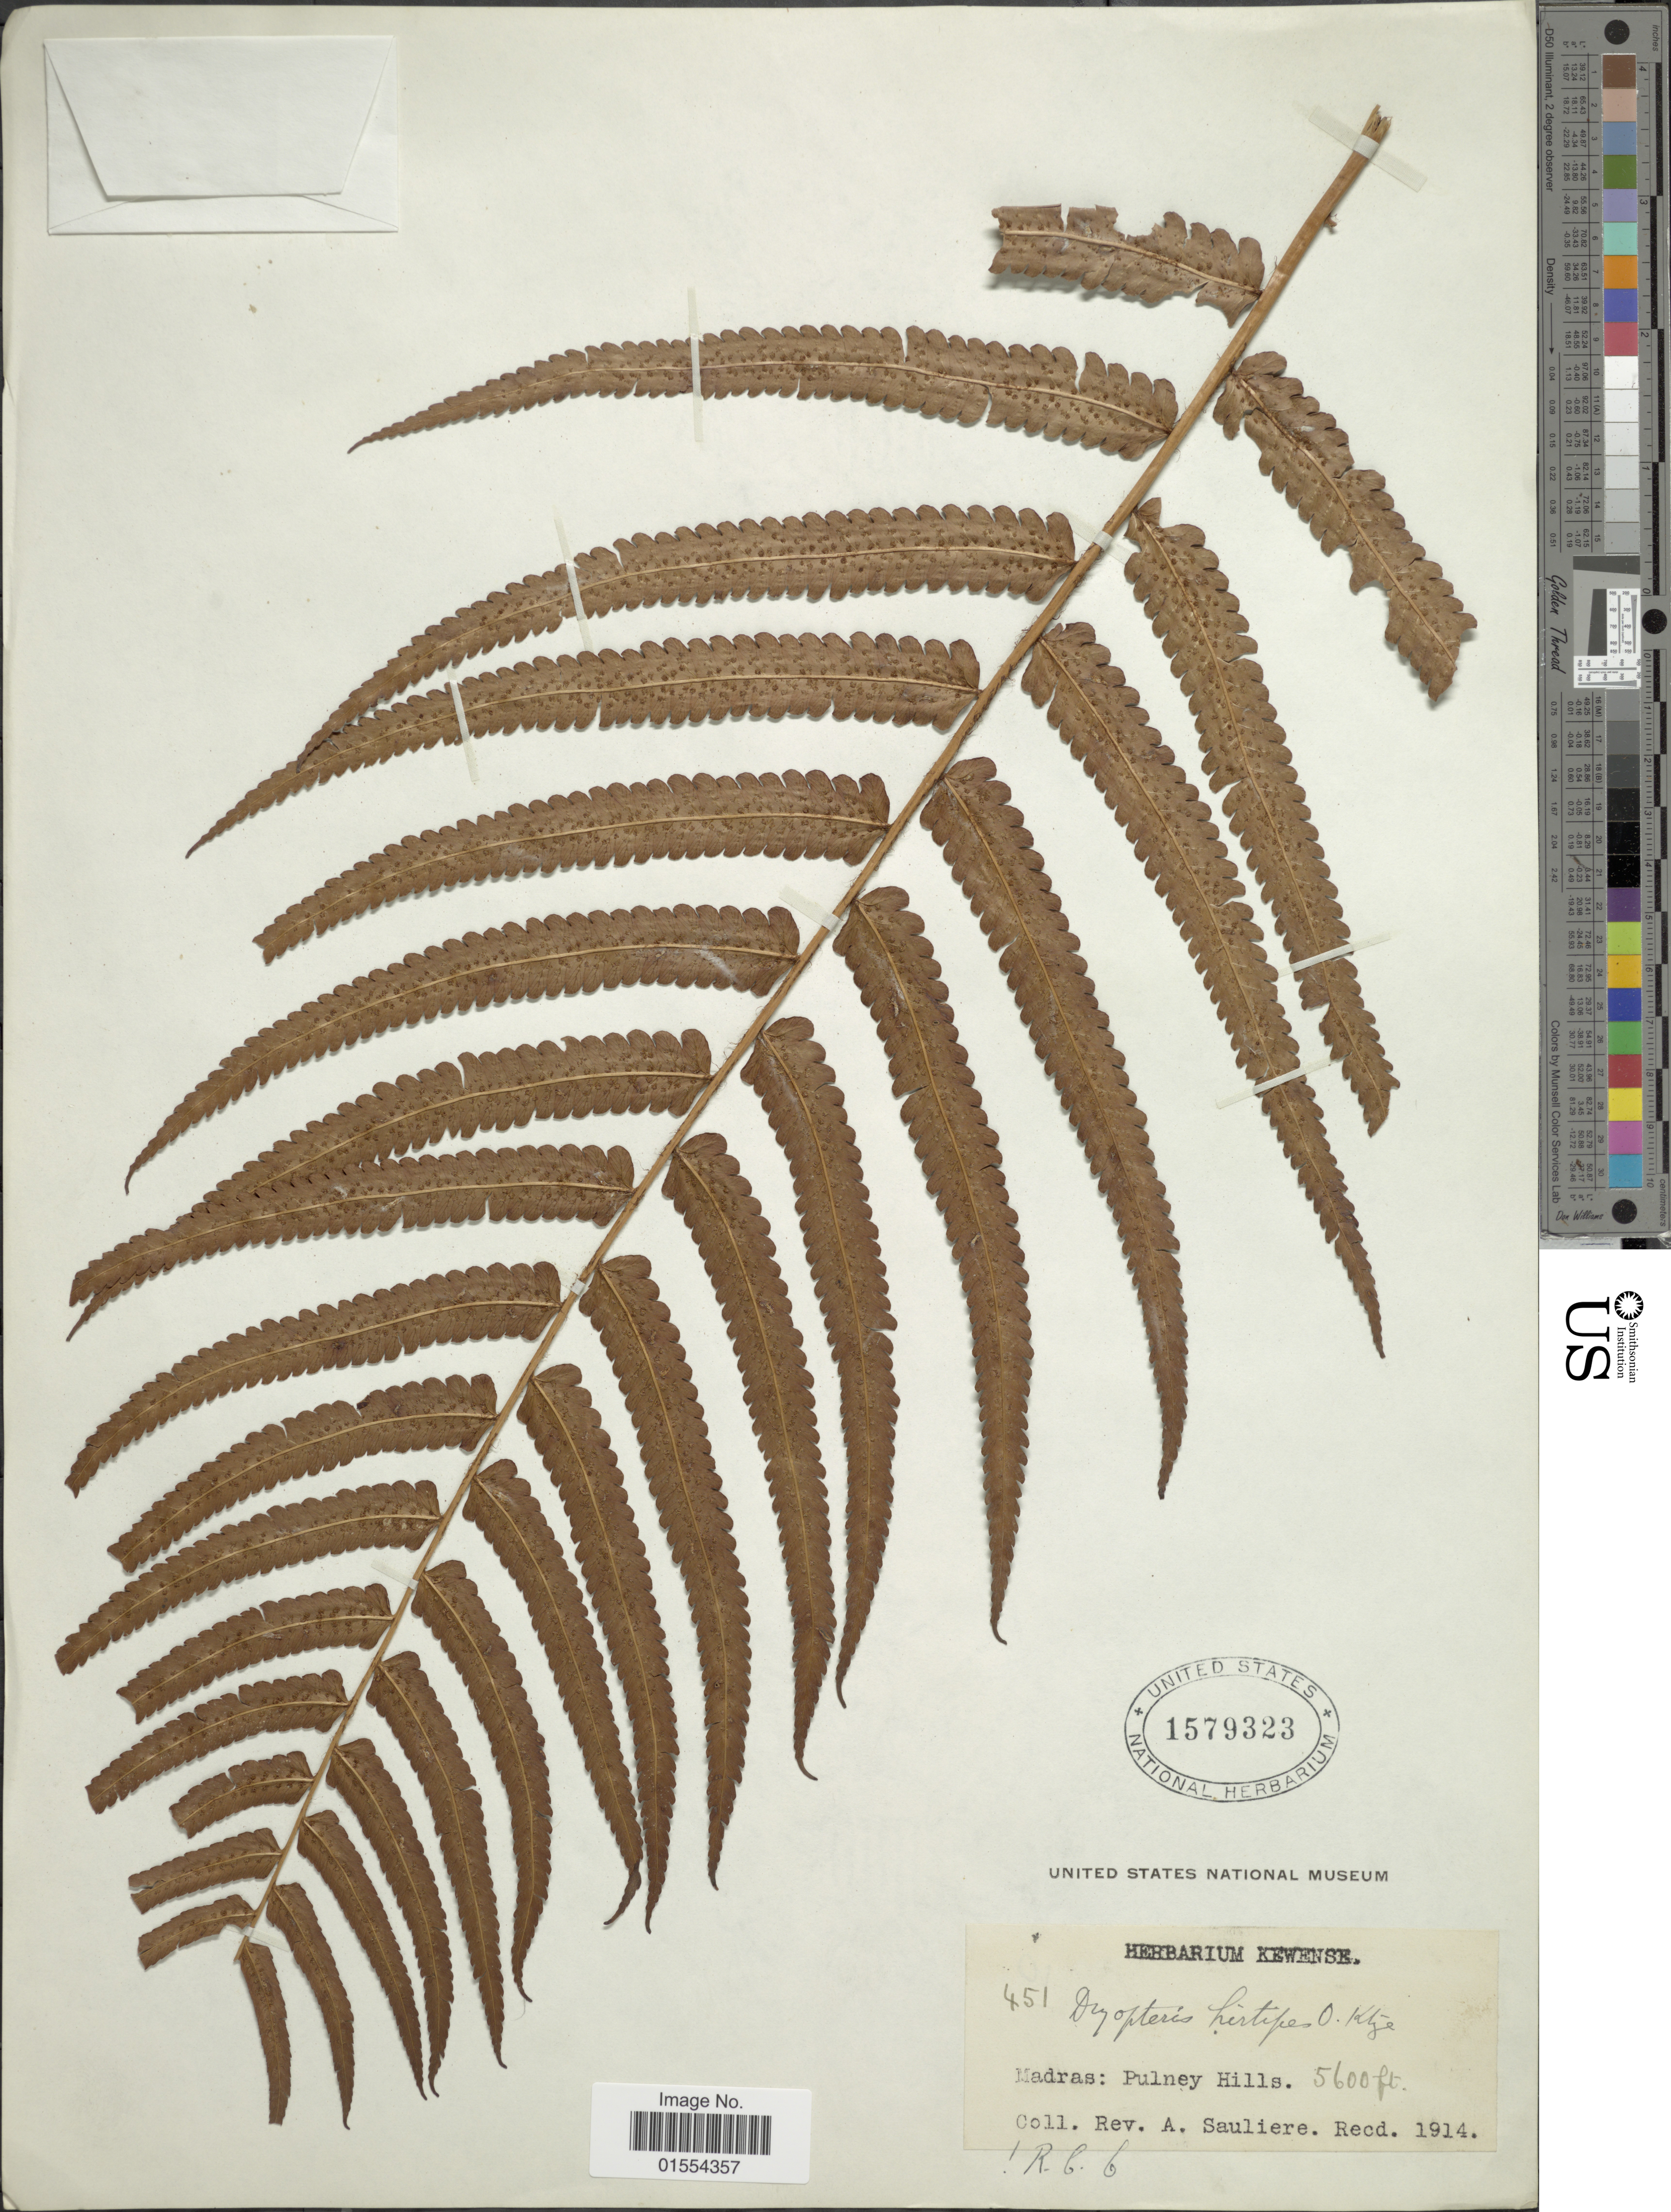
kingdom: Plantae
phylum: Tracheophyta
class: Polypodiopsida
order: Polypodiales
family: Dryopteridaceae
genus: Dryopteris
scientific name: Dryopteris hirtipes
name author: (Blume) Kuntze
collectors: A. Sauliere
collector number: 451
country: India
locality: Madras: Pulney Hills.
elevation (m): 1707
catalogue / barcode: US 1579323